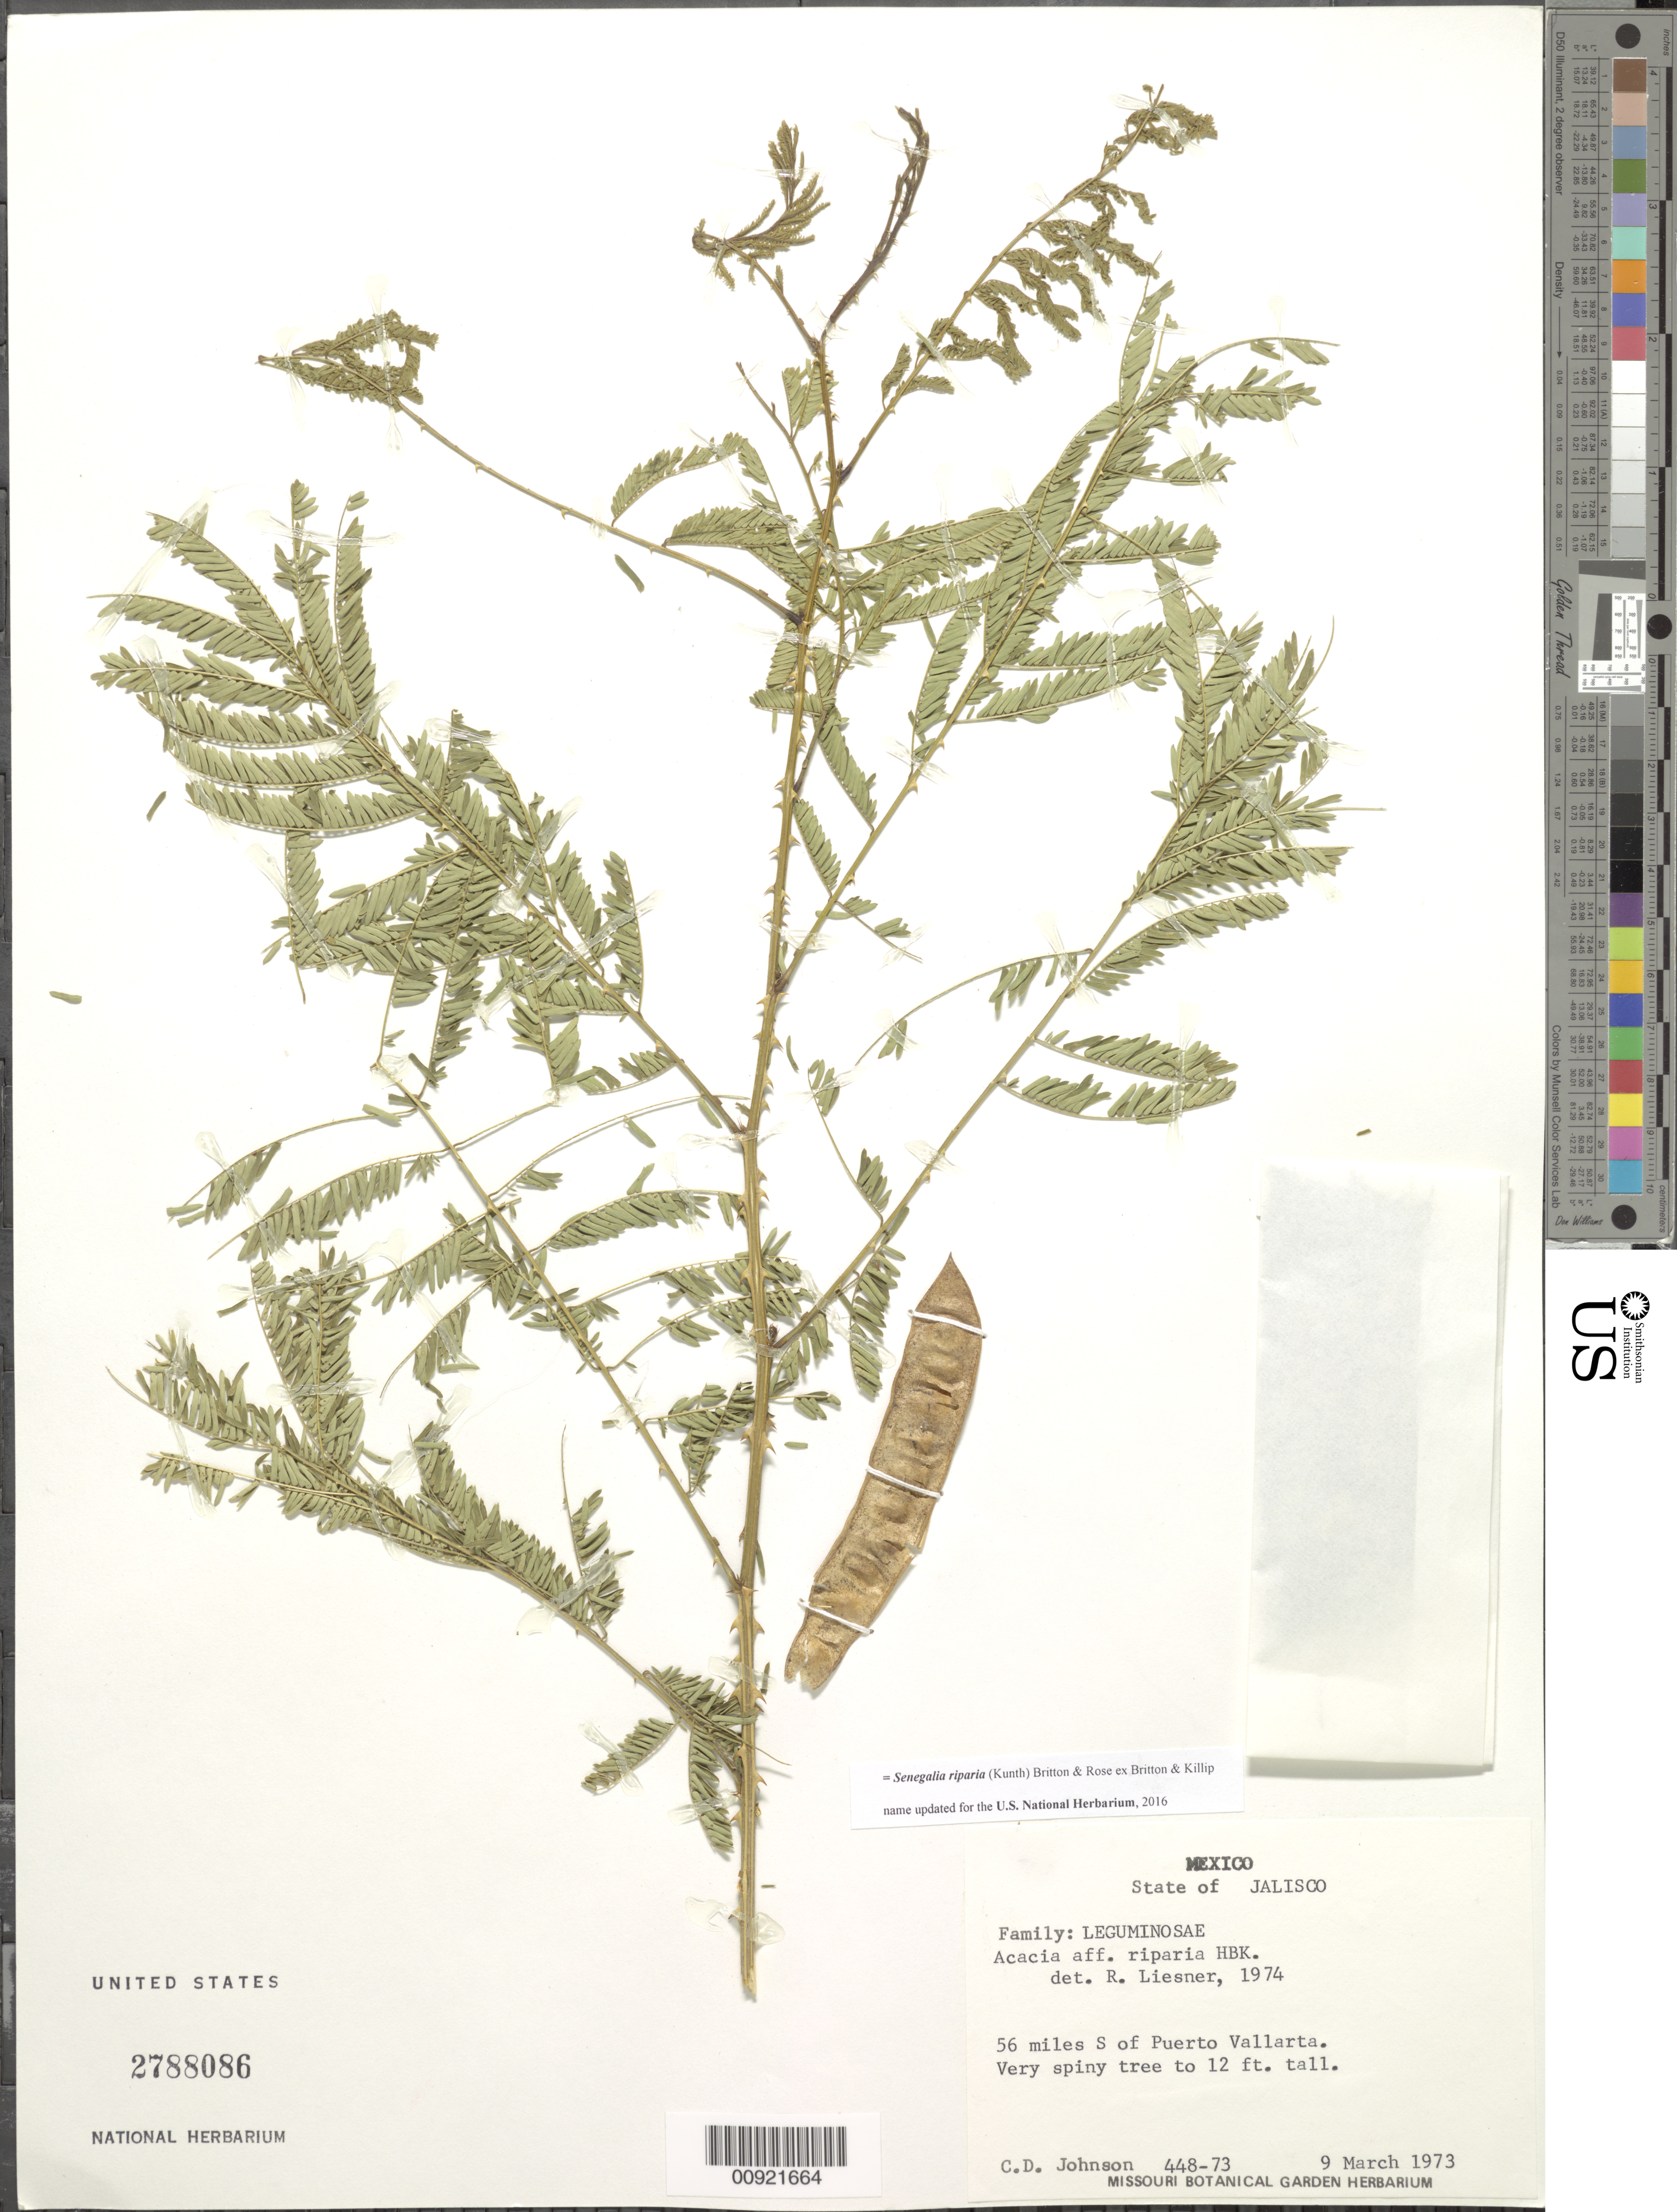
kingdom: Plantae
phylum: Tracheophyta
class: Magnoliopsida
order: Fabales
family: Fabaceae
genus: Senegalia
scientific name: Senegalia riparia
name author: (Kunth) Britton & Rose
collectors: C. D. Johnson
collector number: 448-73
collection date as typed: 09 Mar 1973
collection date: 1973-03-09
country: Mexico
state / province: Jalisco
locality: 56 miles S of Puerto Vallarta.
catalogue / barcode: US 2788086